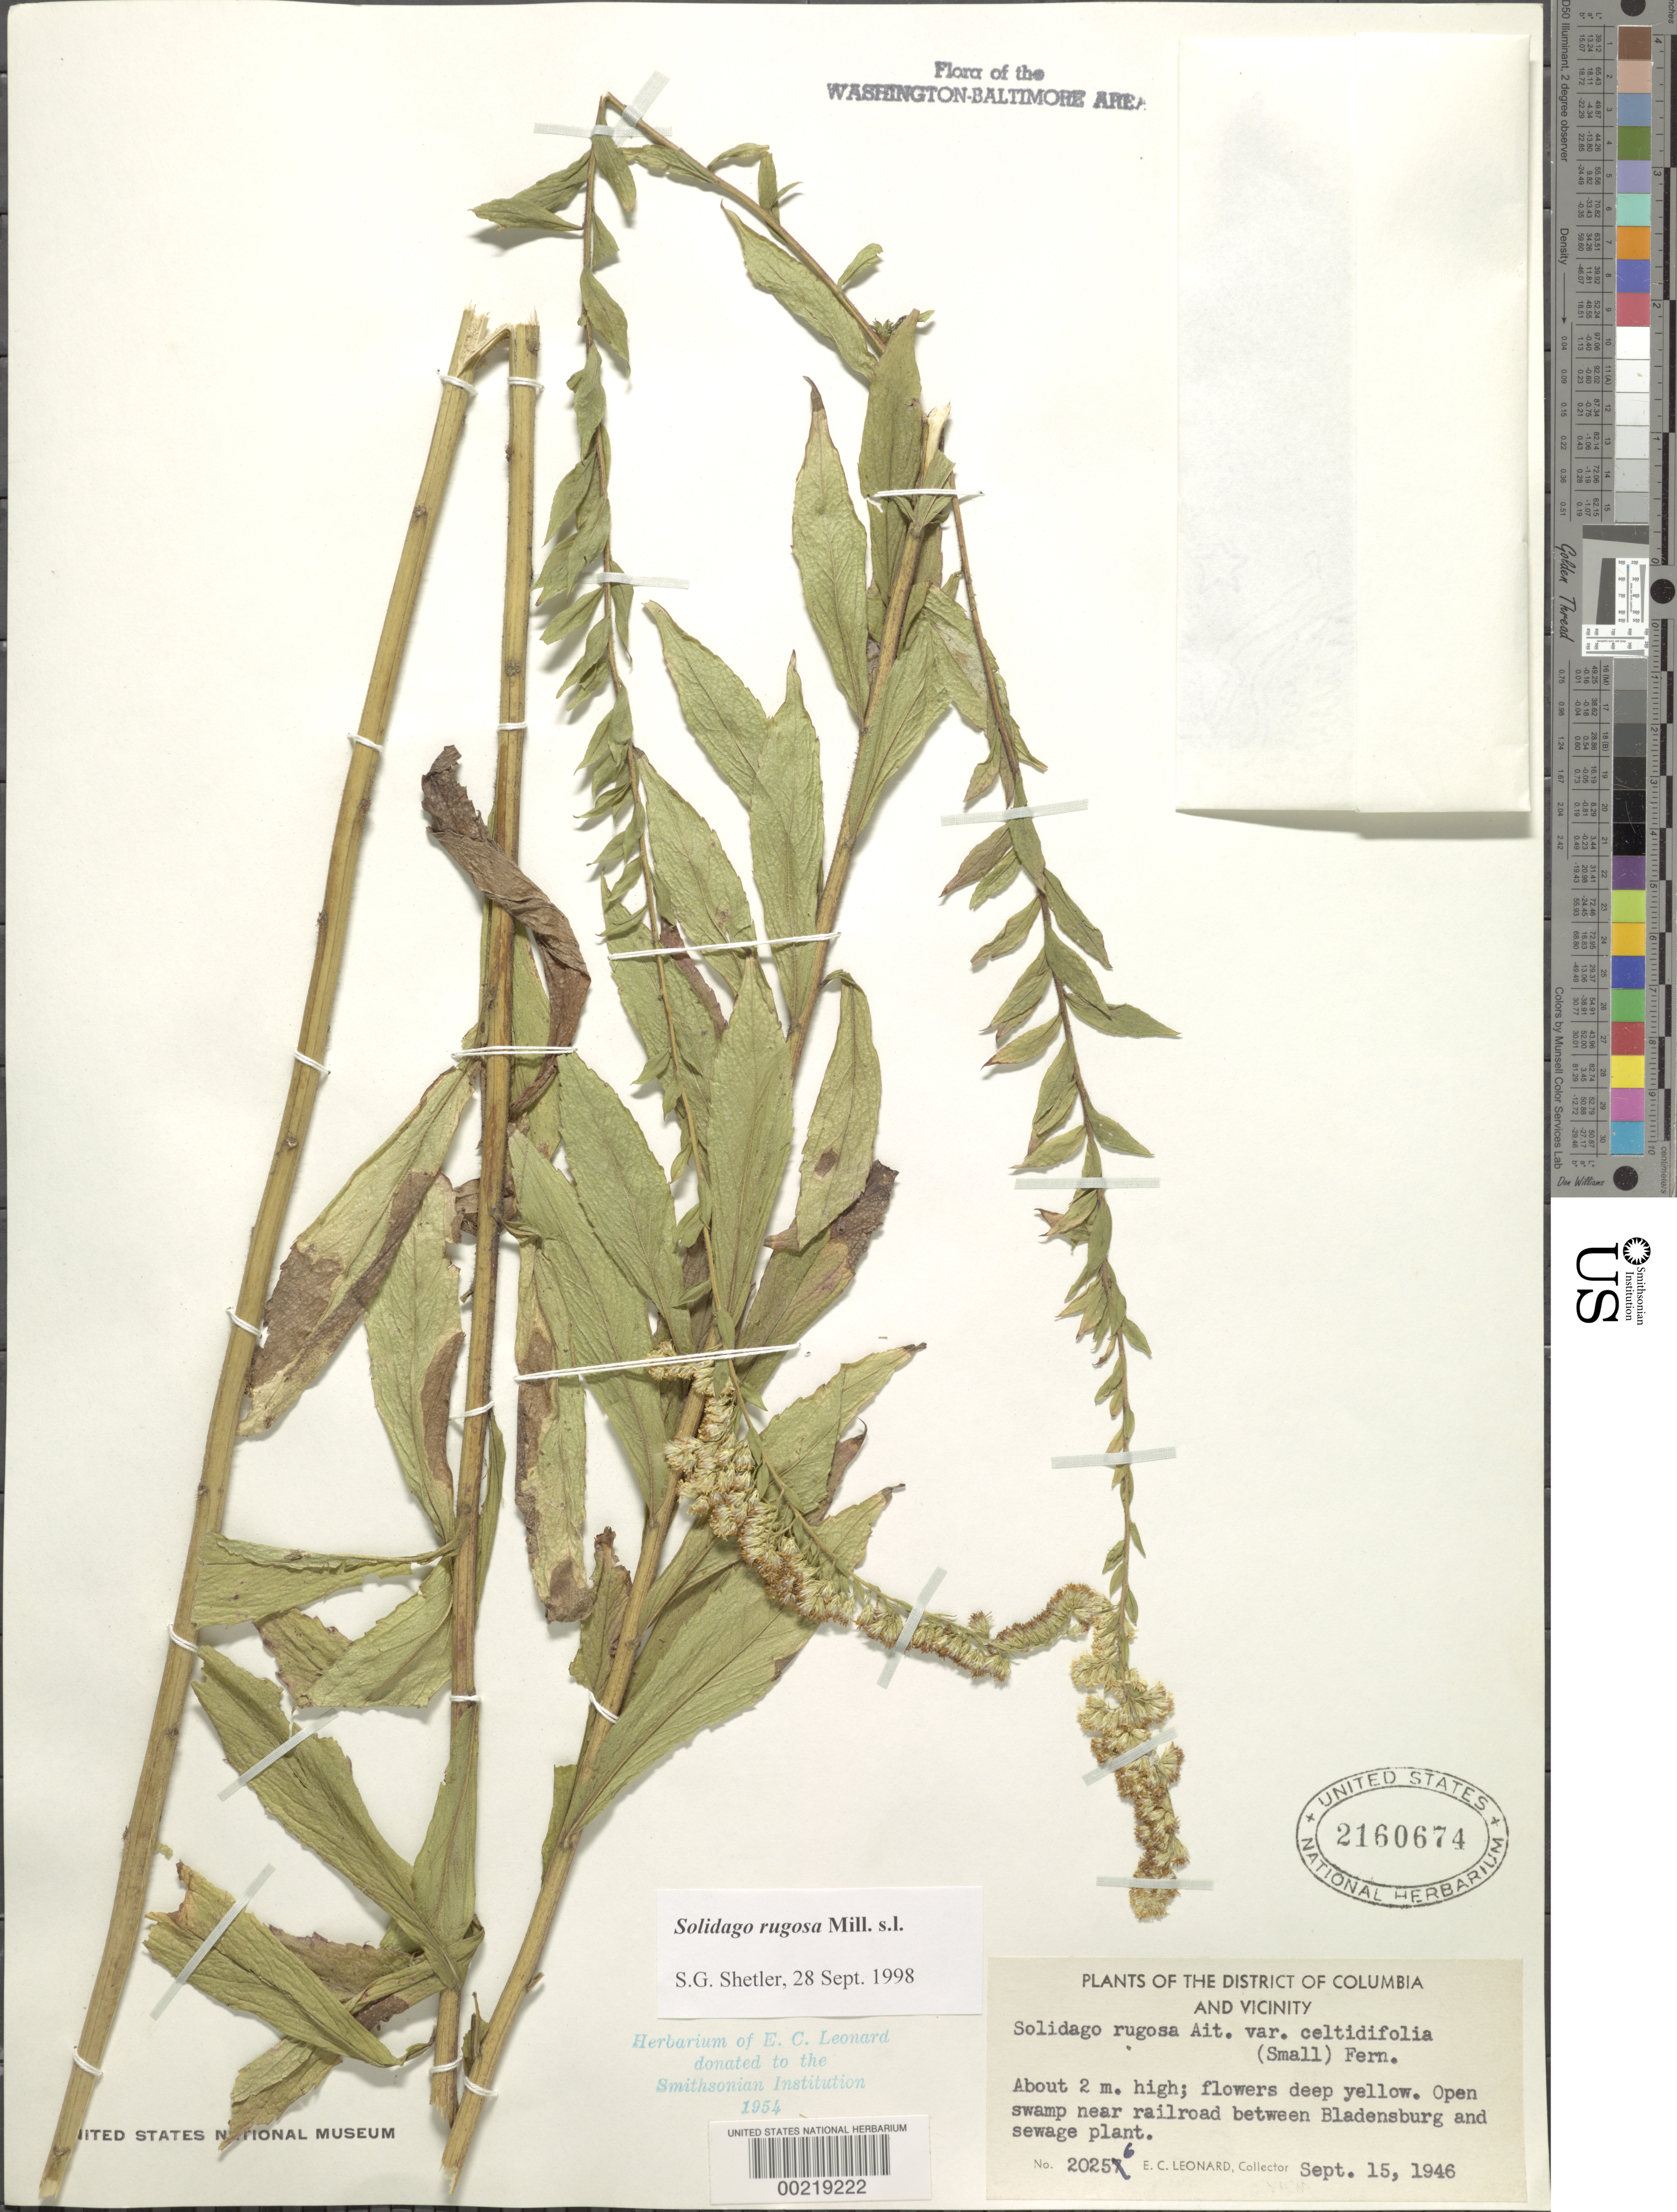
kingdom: Plantae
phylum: Tracheophyta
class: Magnoliopsida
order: Asterales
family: Asteraceae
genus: Solidago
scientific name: Solidago rugosa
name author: Mill.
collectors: E. C. Leonard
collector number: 20256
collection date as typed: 15 Sep 1946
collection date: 1946-09-15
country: United States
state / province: Maryland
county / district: Prince George's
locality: between Bladensburg and Sewage Plant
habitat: Open swamp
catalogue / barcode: US 2160674